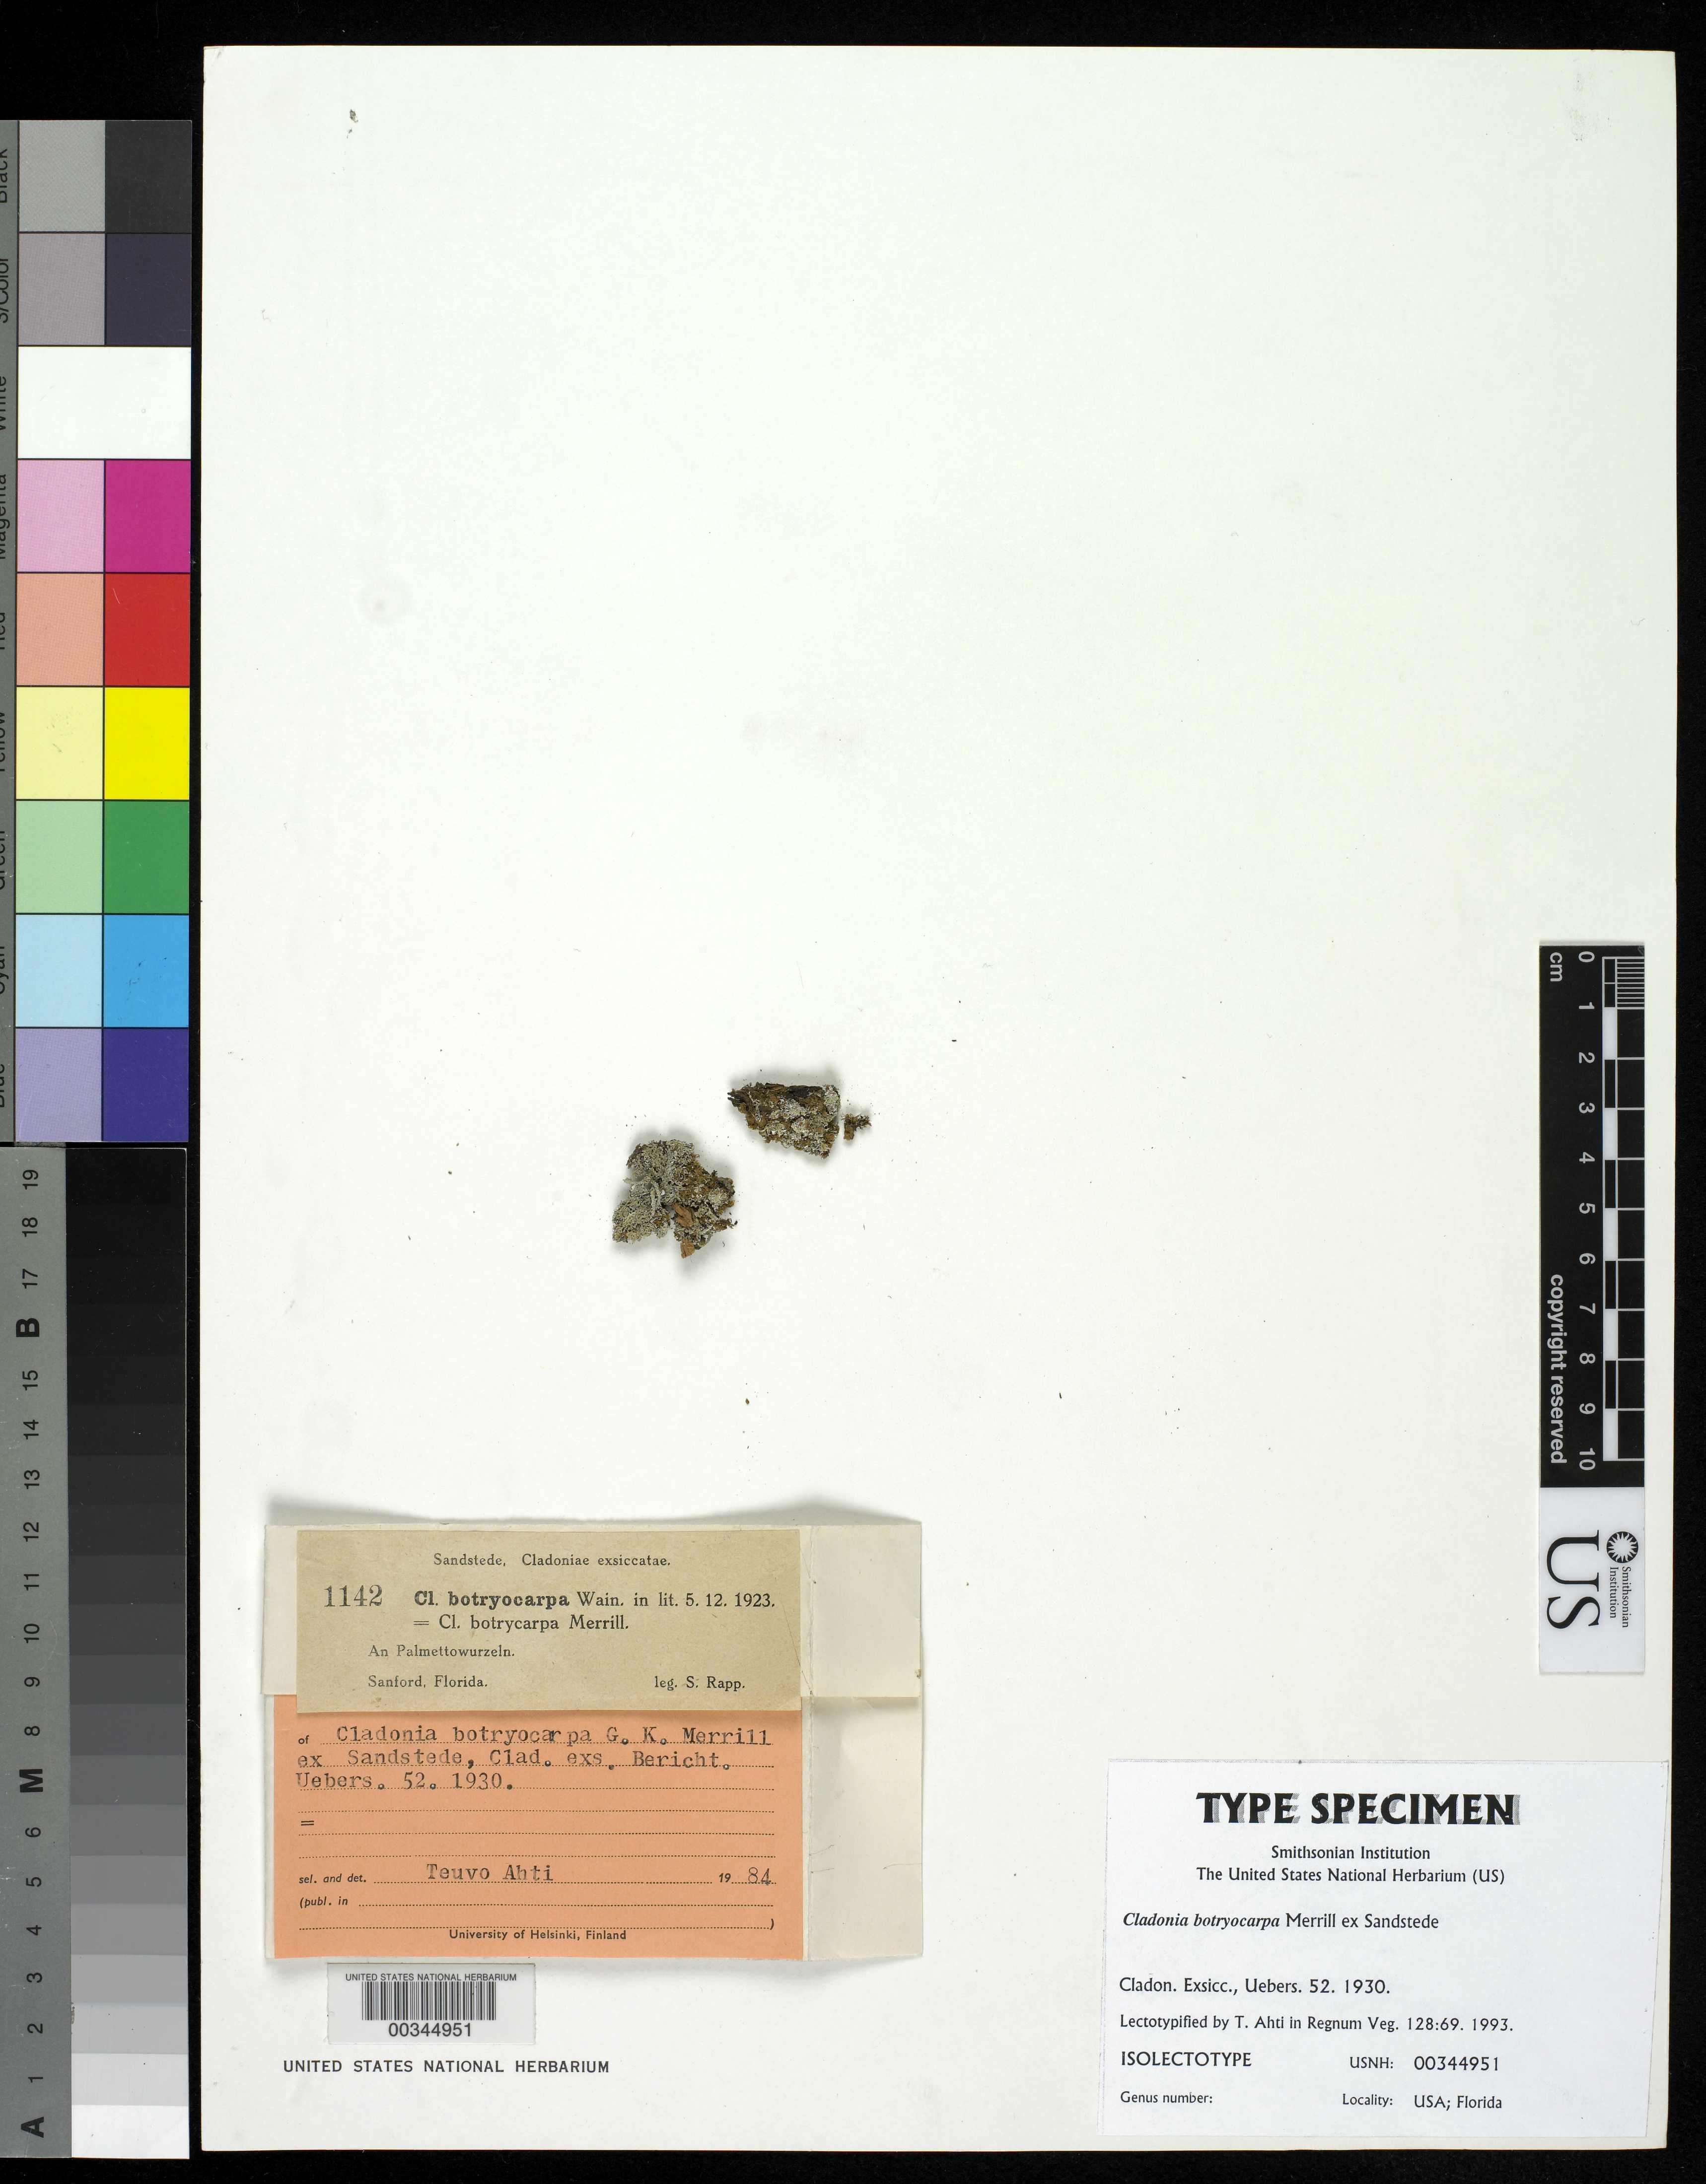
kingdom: Fungi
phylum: Ascomycota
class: Lecanoromycetes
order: Lecanorales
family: Cladoniaceae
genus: Cladonia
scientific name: Cladonia botryocarpa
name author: G. Merr. ex Sandst.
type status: Isolectotype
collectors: S. Rapp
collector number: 1142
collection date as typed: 1923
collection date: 1923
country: United States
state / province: Florida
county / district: Seminole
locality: Sanford.